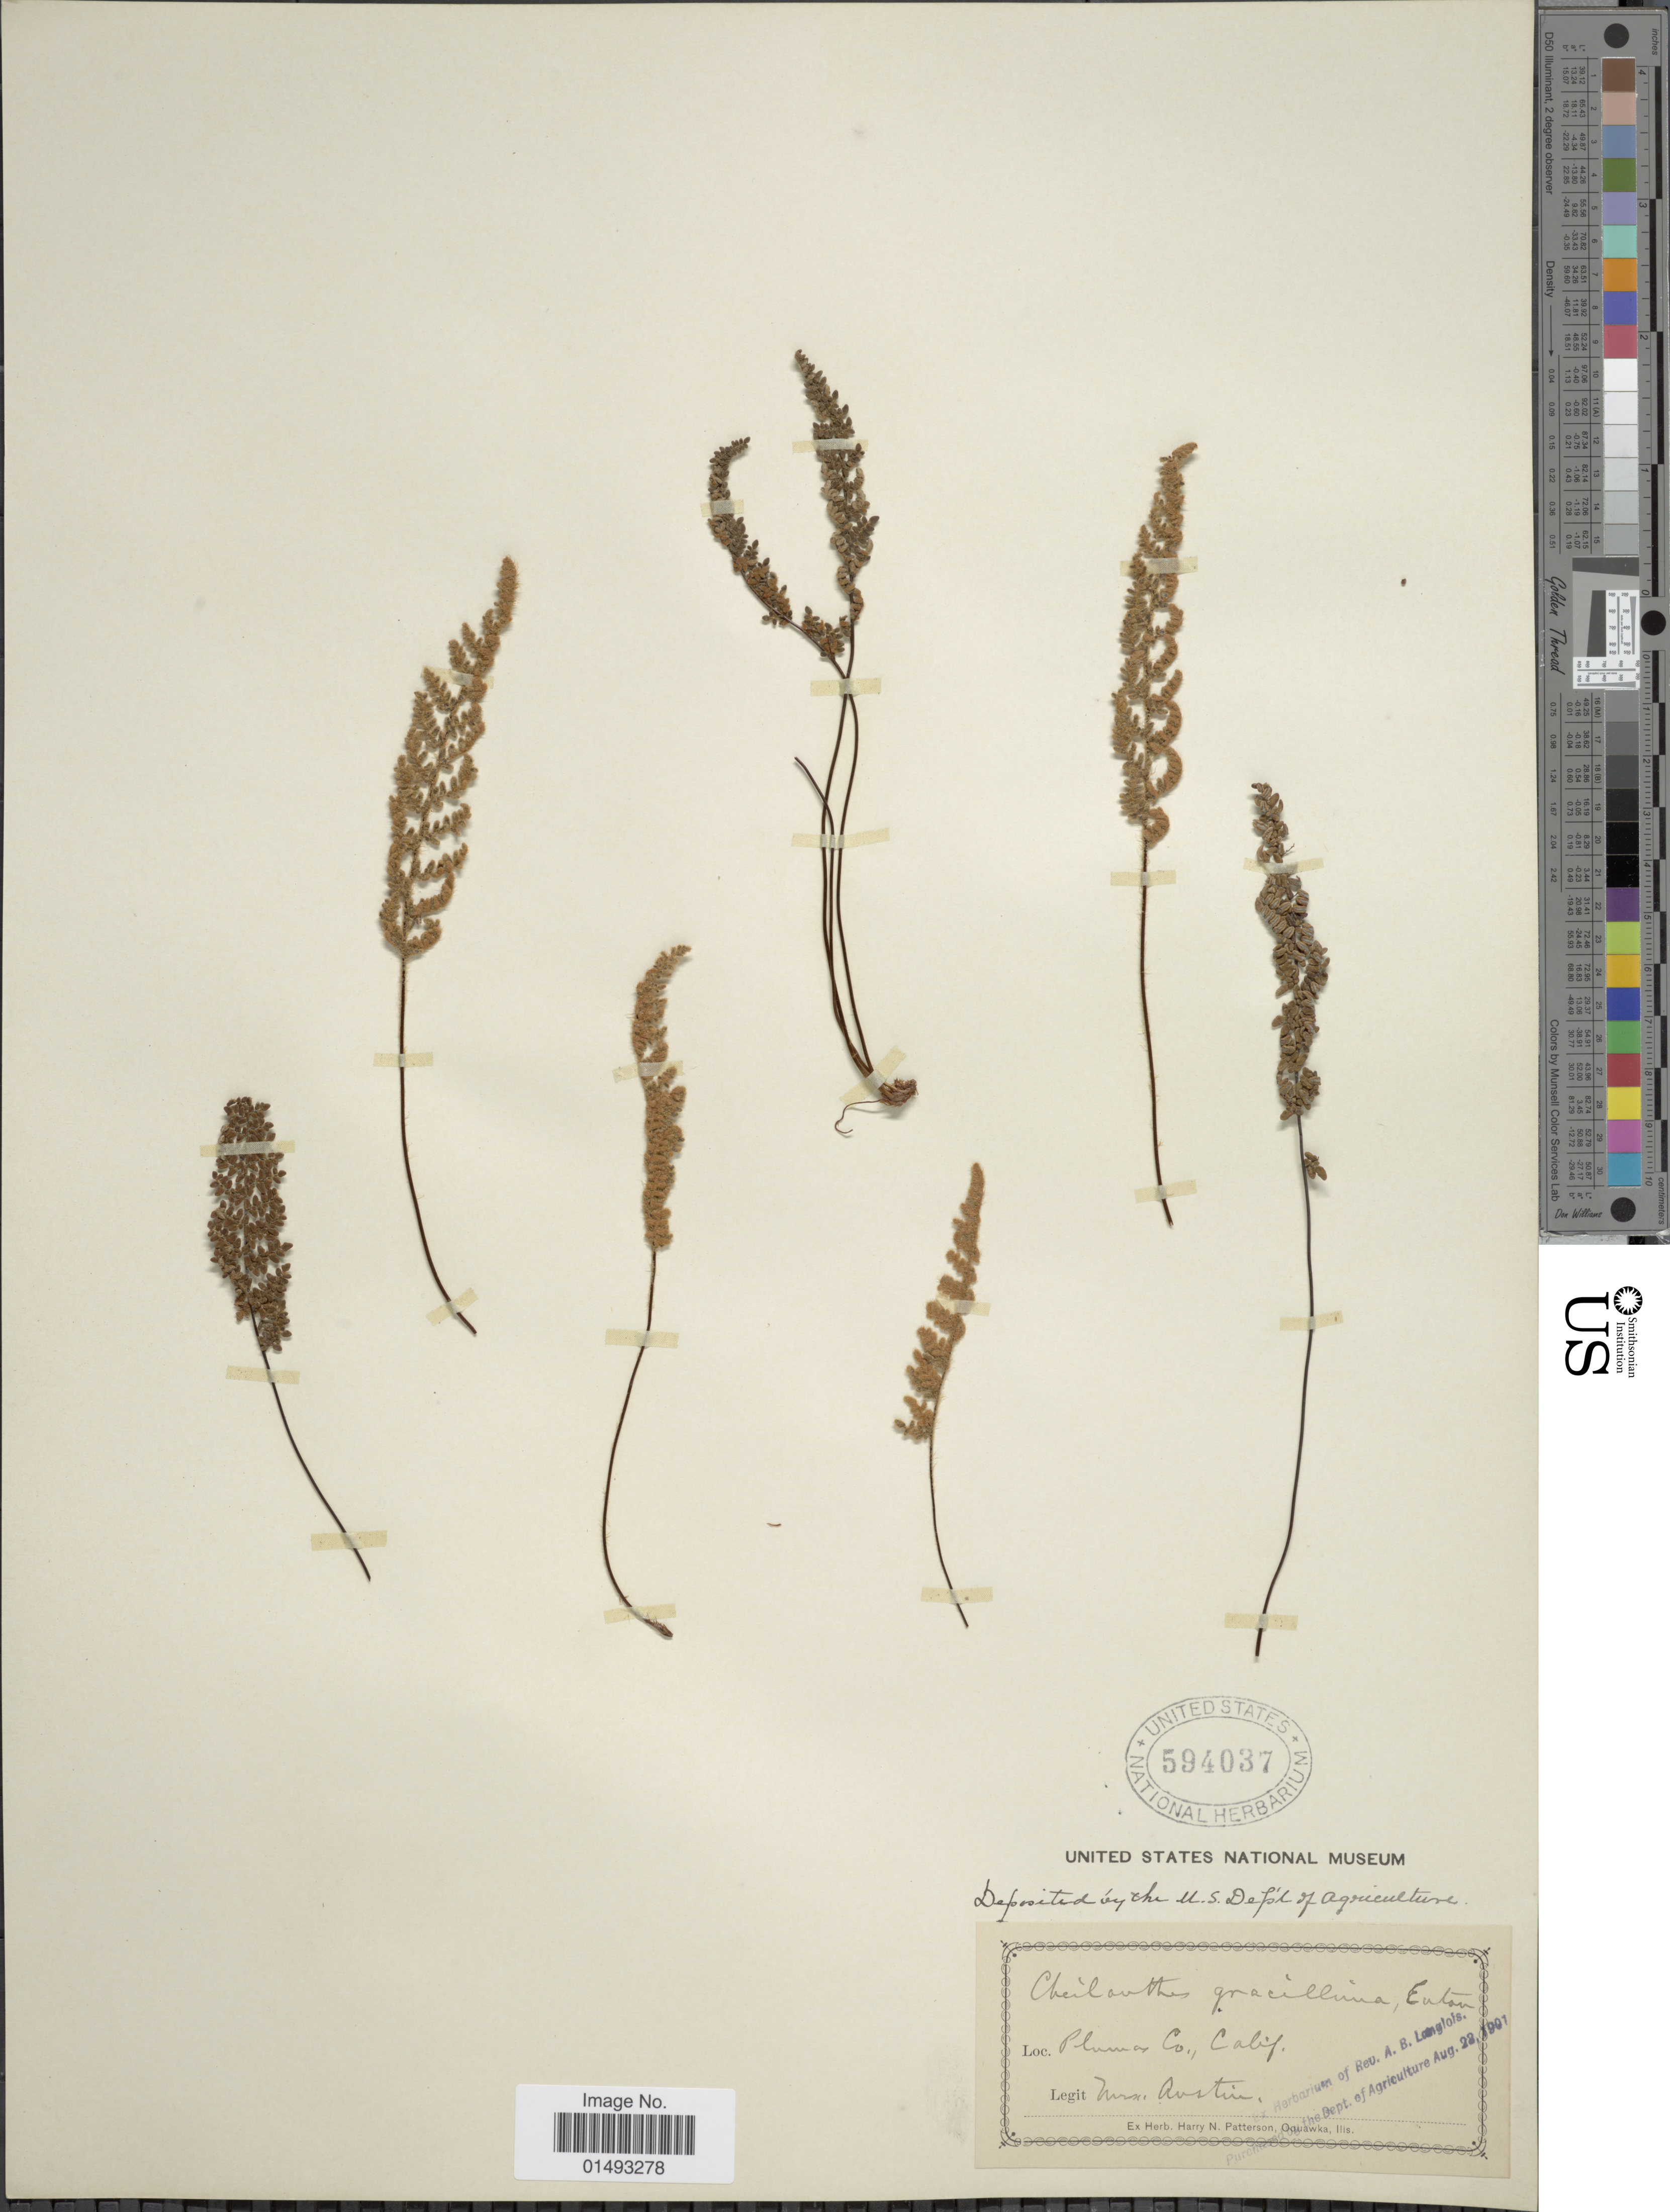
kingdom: Plantae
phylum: Tracheophyta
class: Polypodiopsida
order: Polypodiales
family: Pteridaceae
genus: Myriopteris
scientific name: Myriopteris gracillima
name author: (D.C. Eaton) J. Sm.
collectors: Austin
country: United States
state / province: California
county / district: Plumas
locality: Plumas Co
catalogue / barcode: US 594037